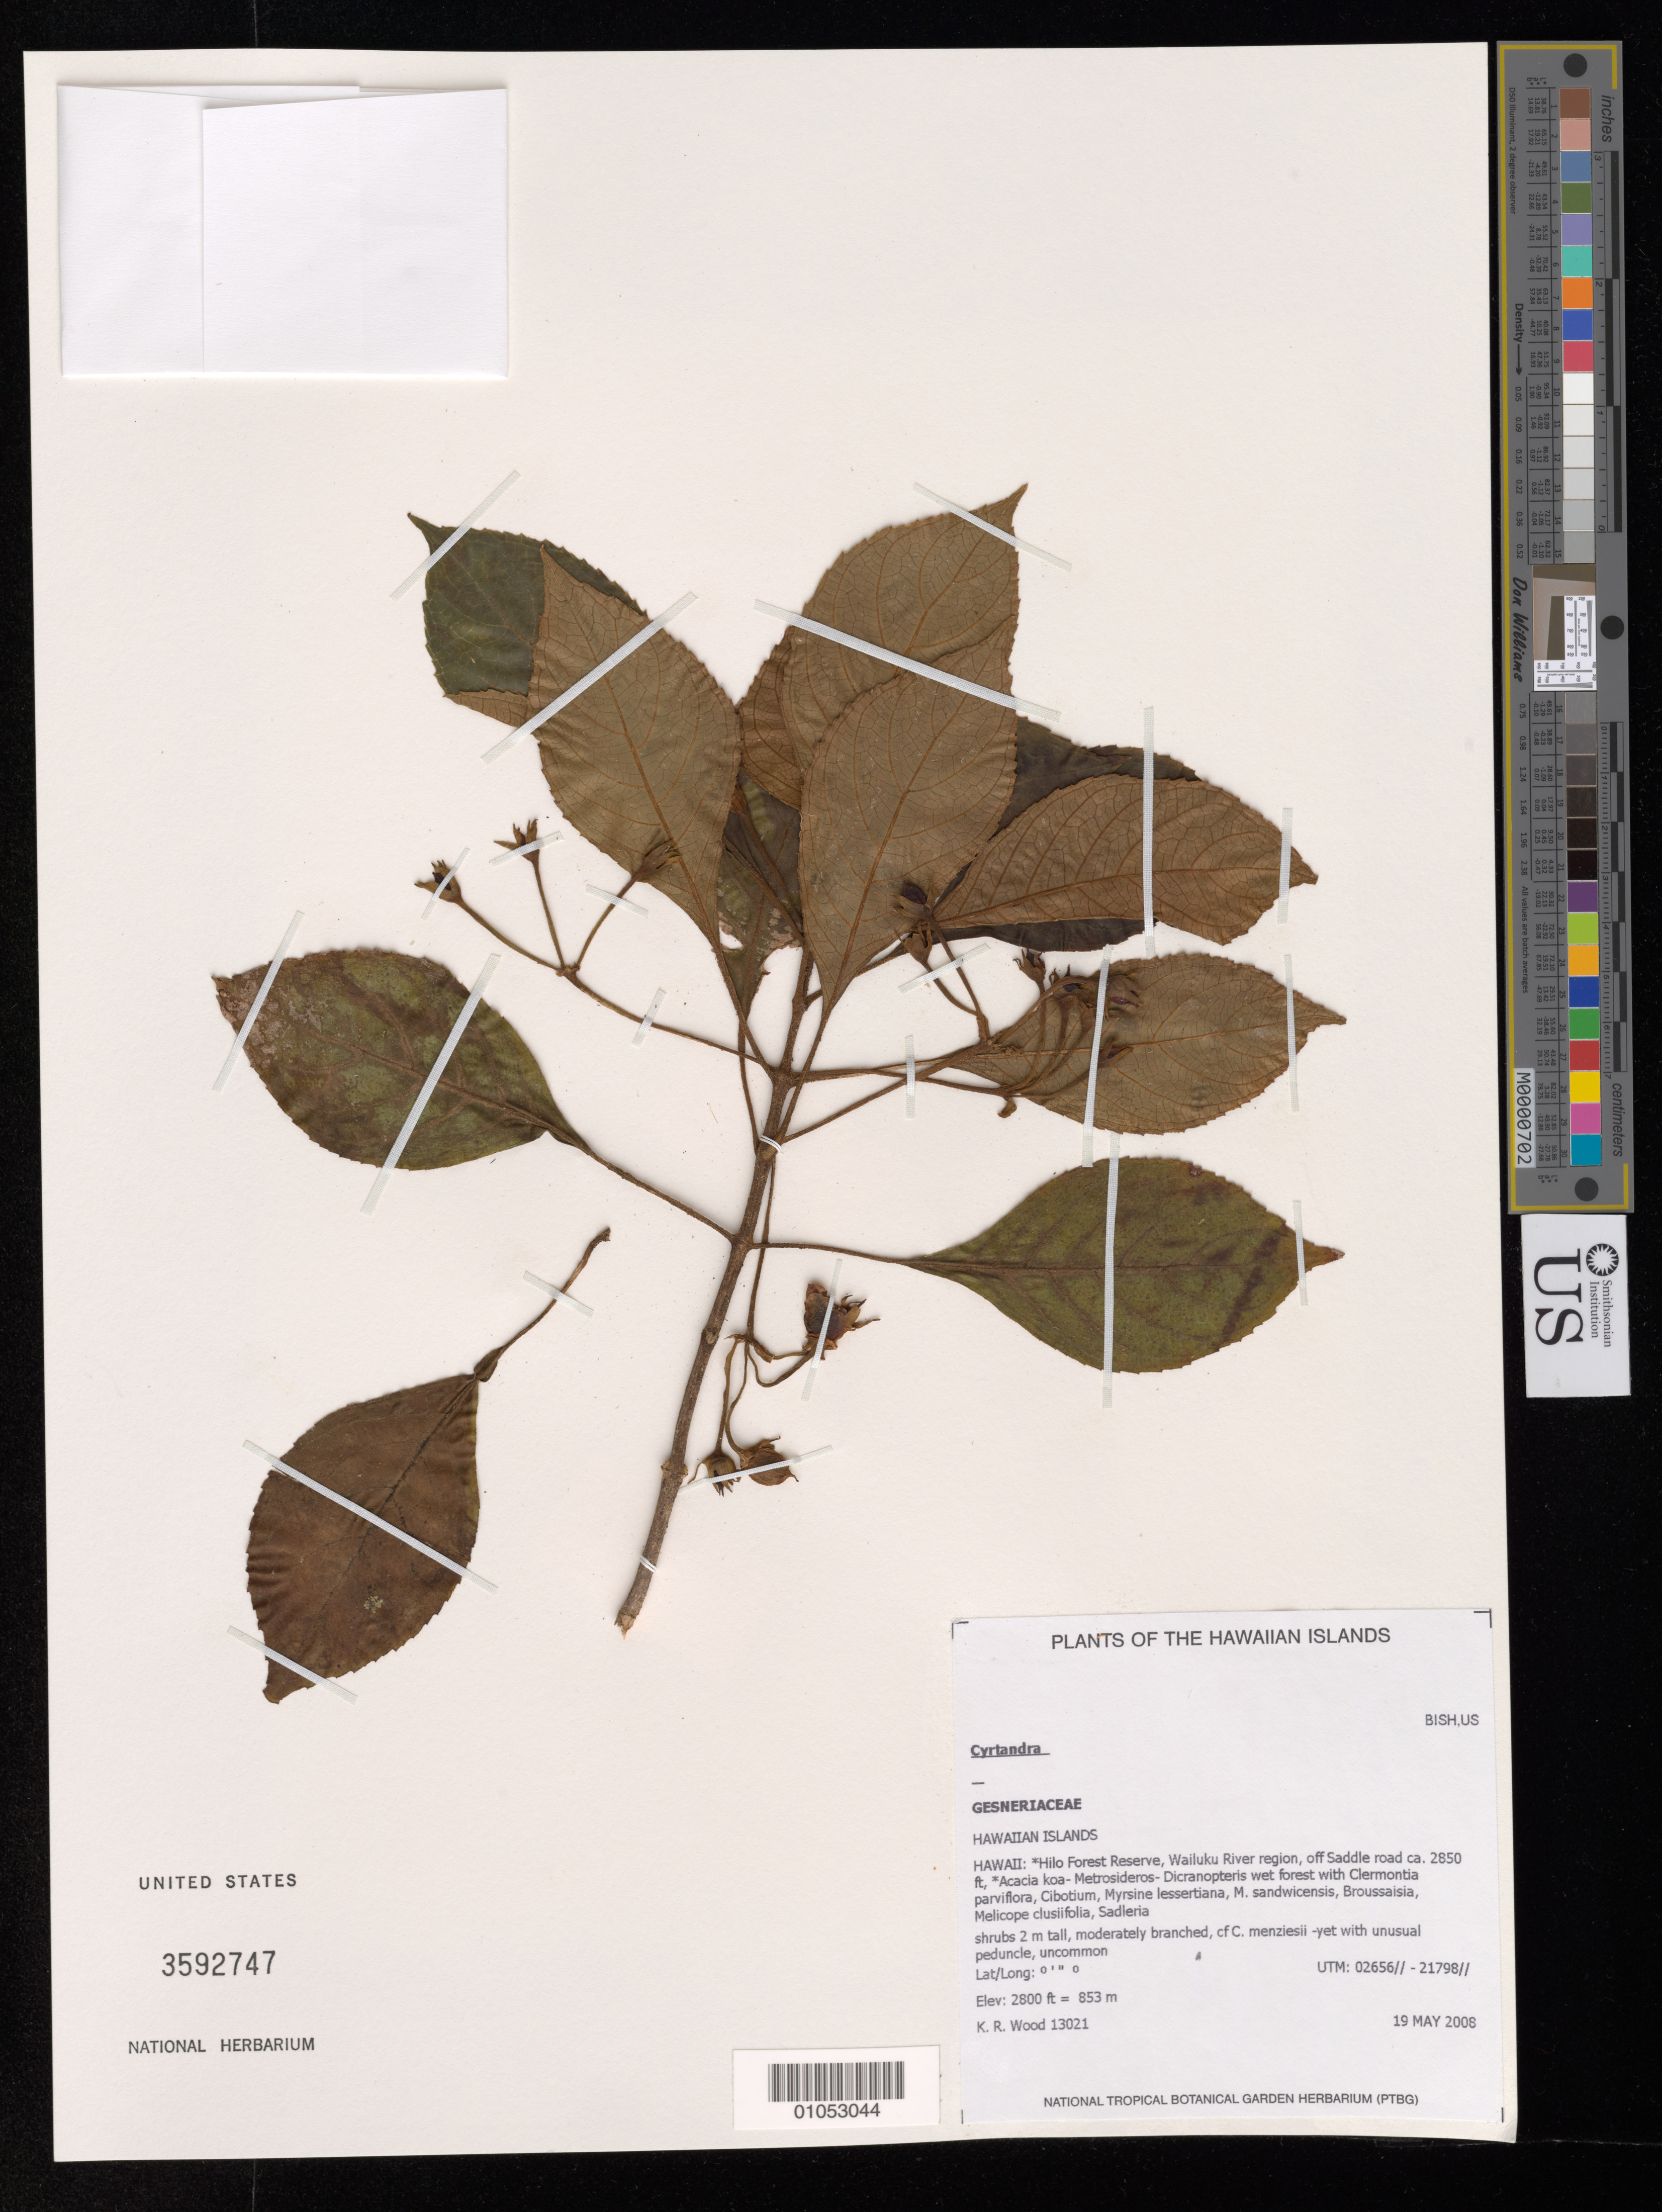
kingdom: Plantae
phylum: Tracheophyta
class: Magnoliopsida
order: Lamiales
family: Gesneriaceae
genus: Cyrtandra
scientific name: Cyrtandra giffardii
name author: Rock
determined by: Wagner, W. L., (BOT), Smithsonian Institution - National Museum of Natural History (UNITED STATES)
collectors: K. R. Wood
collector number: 13021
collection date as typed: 19 May 2008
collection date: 2008-05-19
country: United States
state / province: Hawaii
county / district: Hawaii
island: Hawaii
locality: Hilo Forest Reserve, Wailuku River region, off Saddle Road ca. 2850 ft.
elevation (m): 853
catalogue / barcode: US 3592747